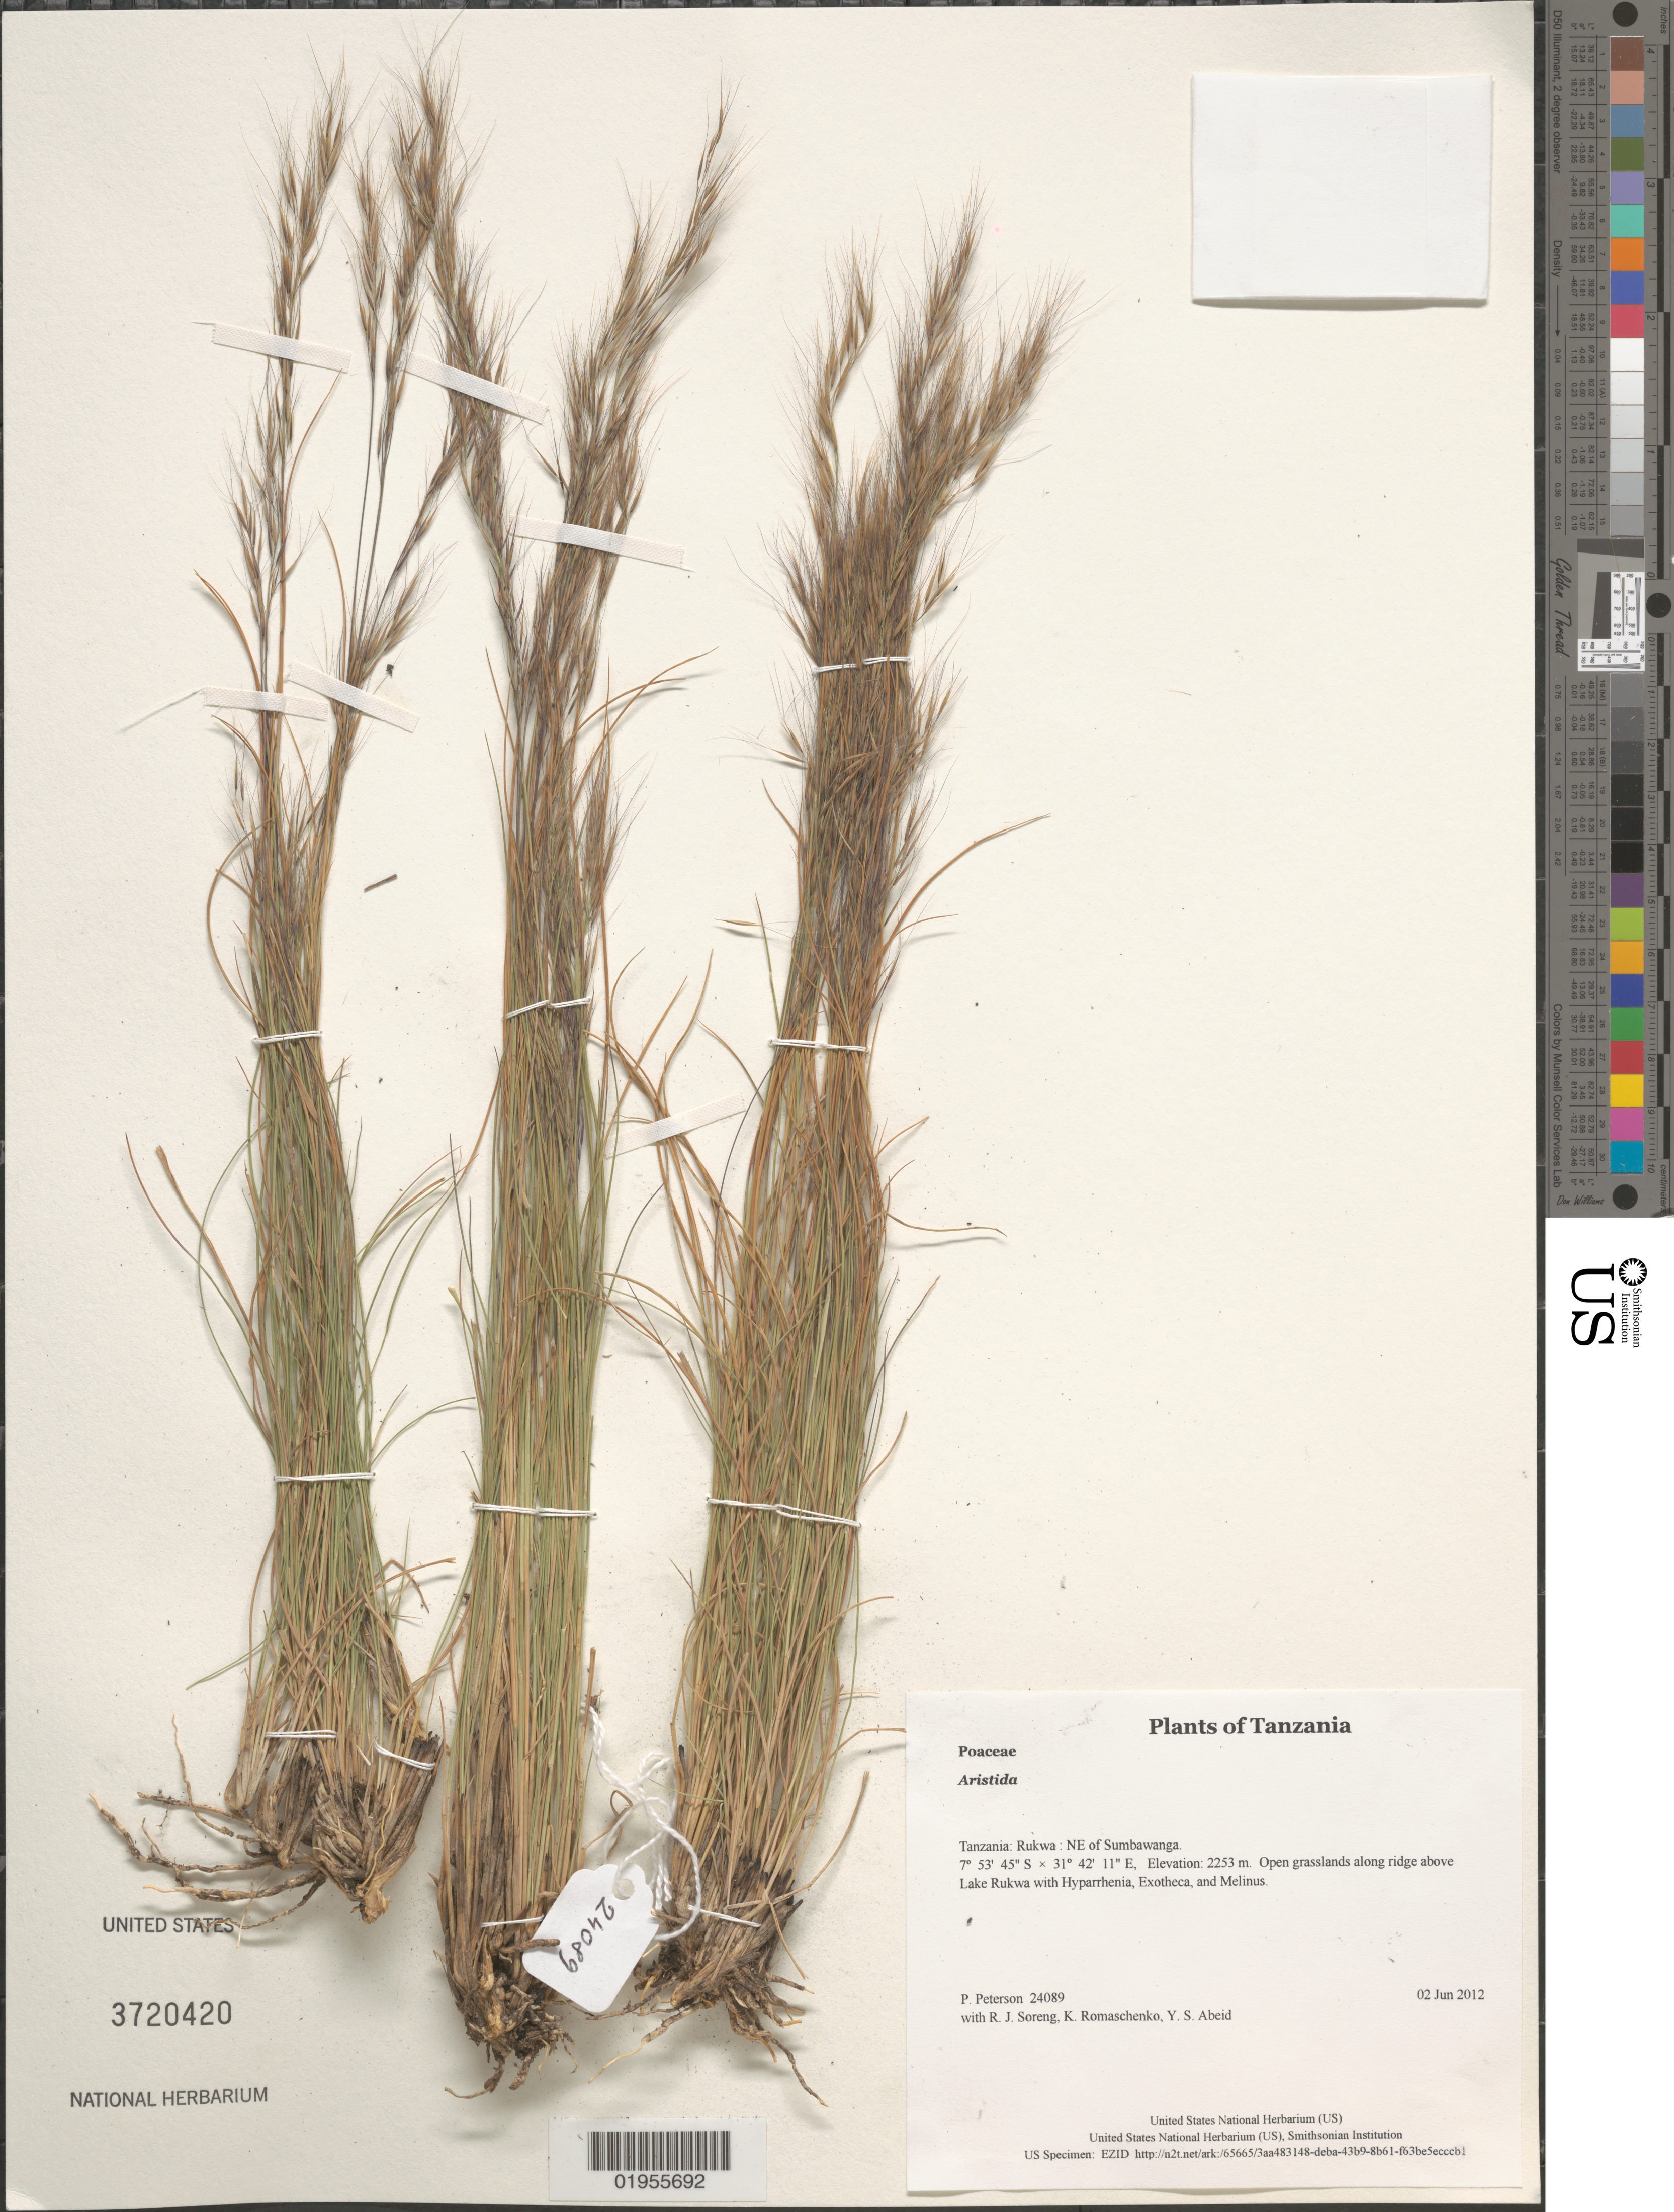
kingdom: Plantae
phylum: Tracheophyta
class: Liliopsida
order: Poales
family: Poaceae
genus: Aristida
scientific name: Aristida sp.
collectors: P. M. Peterson, R. J. Soreng, K. Romaschenko & Y. Abeid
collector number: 24089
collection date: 2012-06-02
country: Tanzania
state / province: Rukwa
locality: NE of Sumbawanga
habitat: Open grasslands along ridge above Lake Rukwa with Hyparrhenia, Exotheca, and Melinus.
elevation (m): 2253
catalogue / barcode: US 3720420